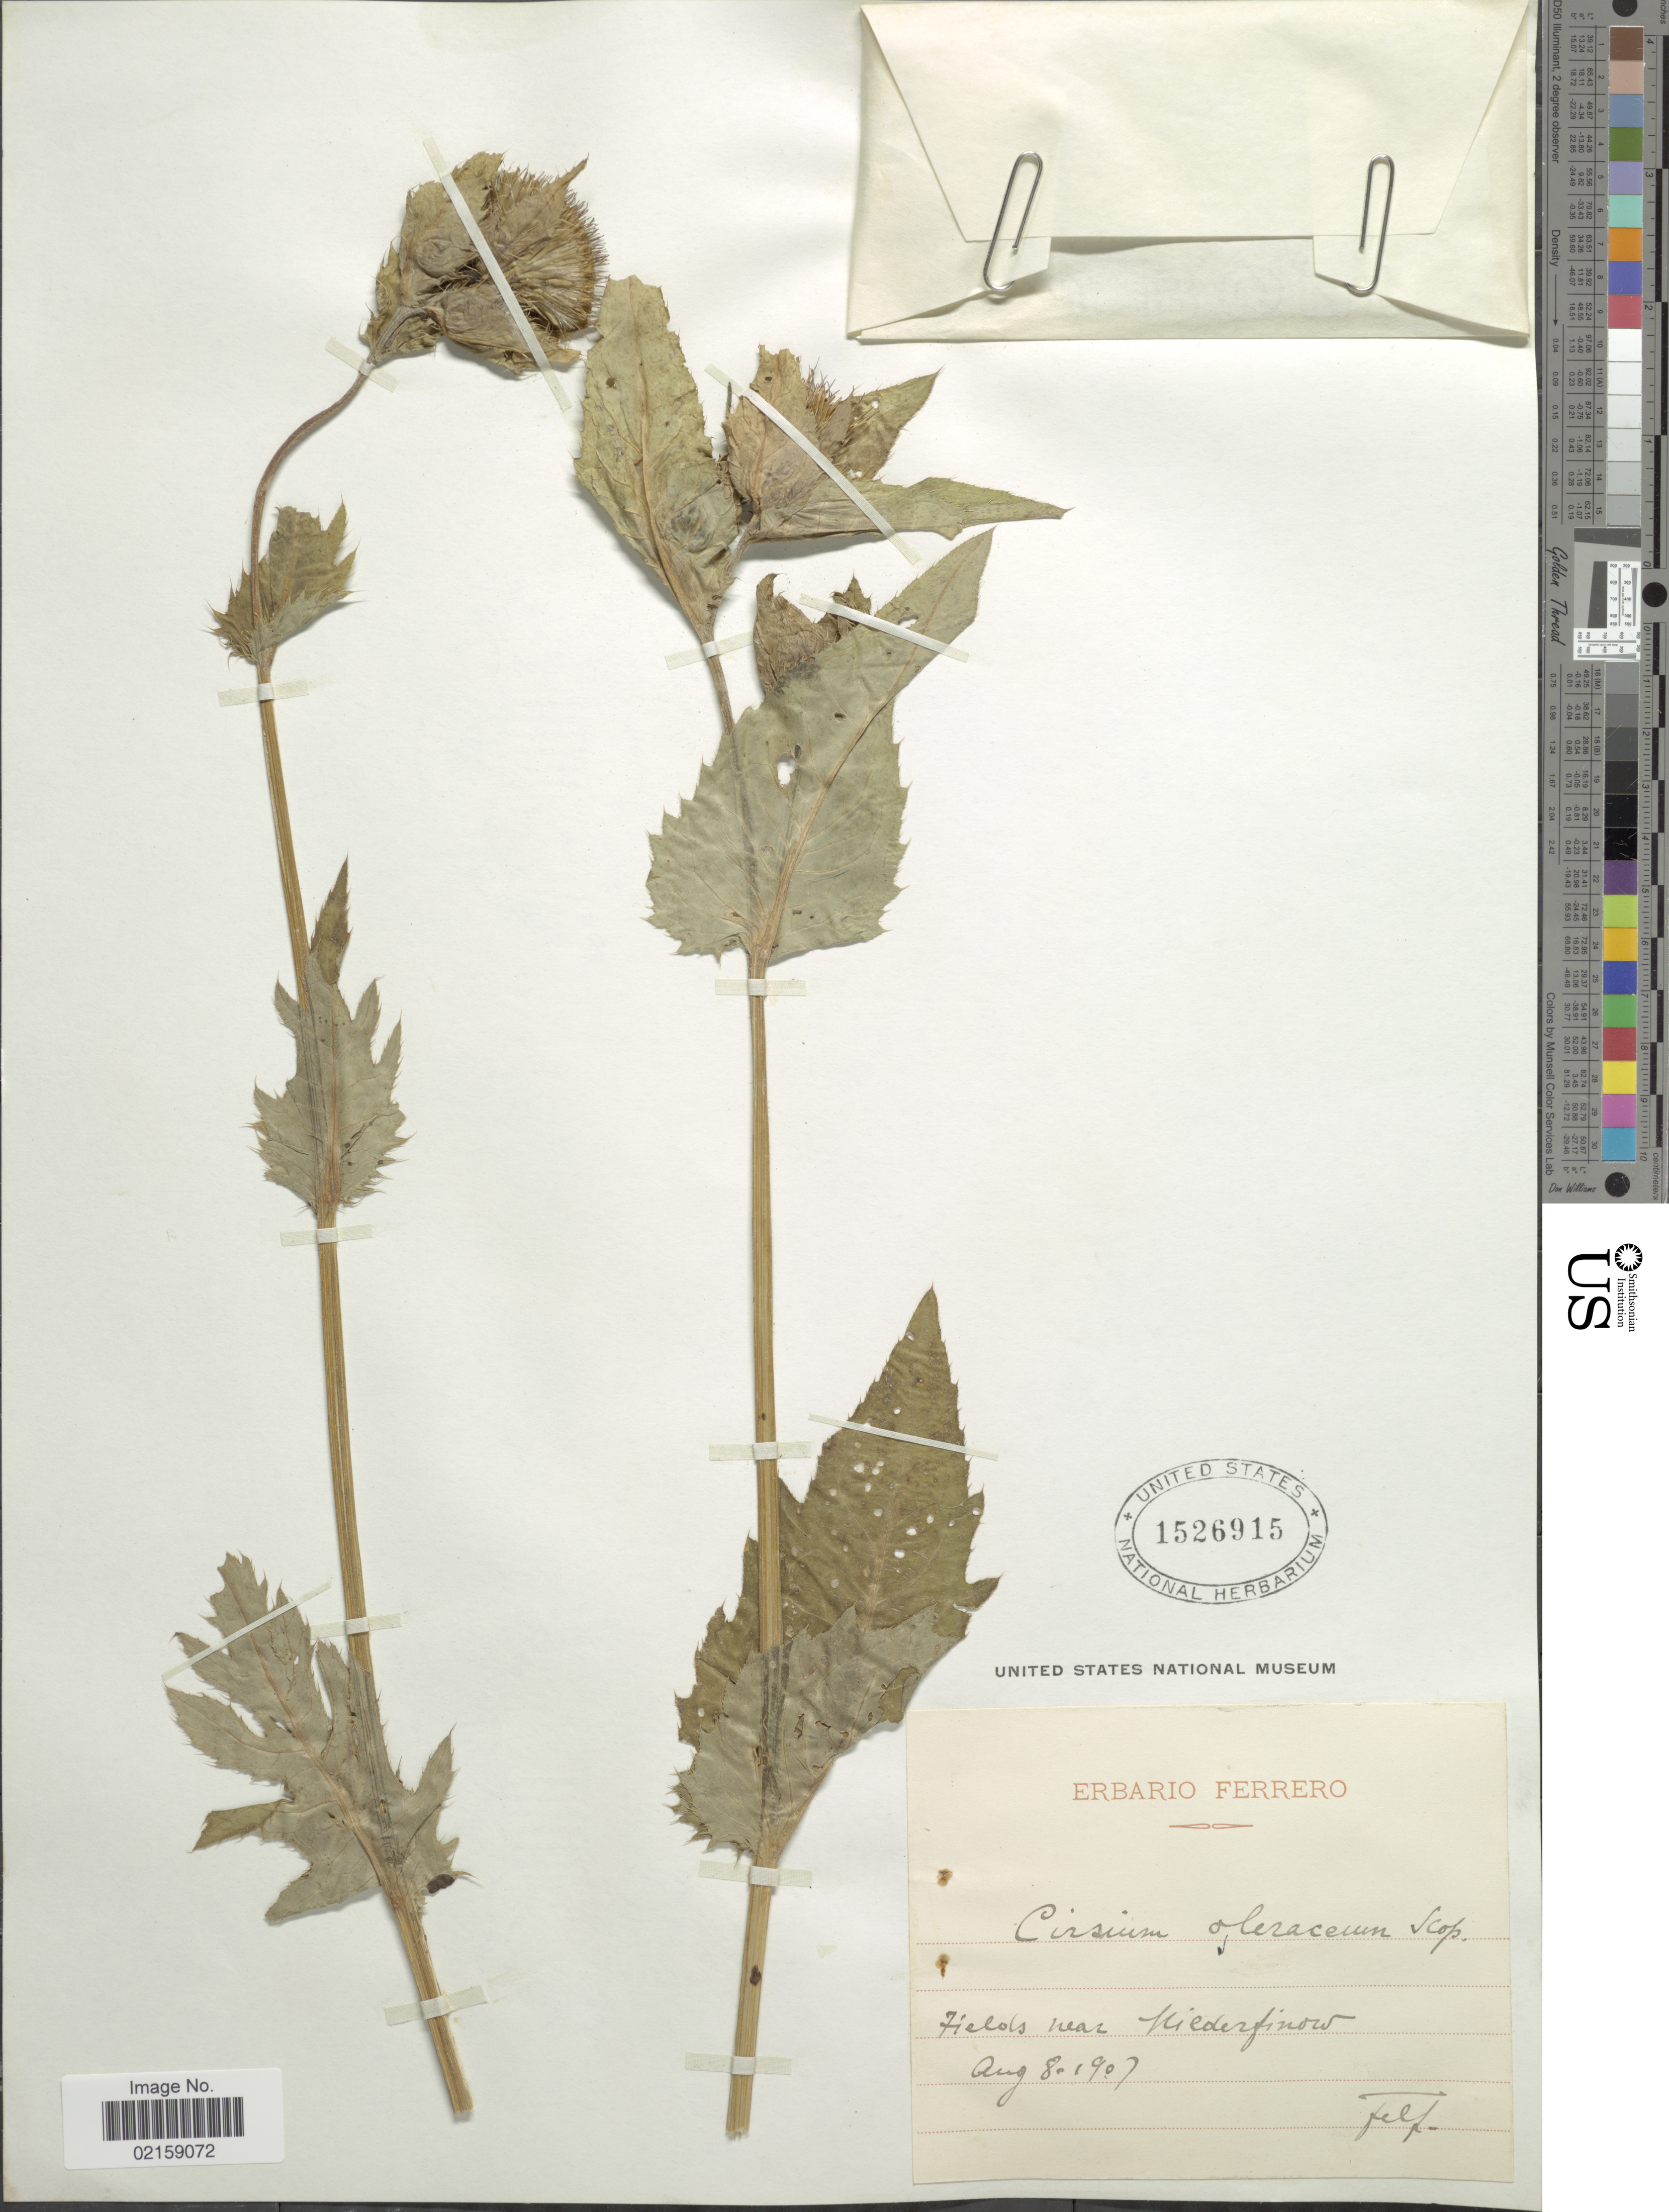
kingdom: Plantae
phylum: Tracheophyta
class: Magnoliopsida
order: Asterales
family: Asteraceae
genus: Cirsium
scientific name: Cirsium oleraceum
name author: (L.) Scop.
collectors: F. Ferrero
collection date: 1907-08-08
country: Germany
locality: Fields near Niederfinow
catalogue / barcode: US 1526915